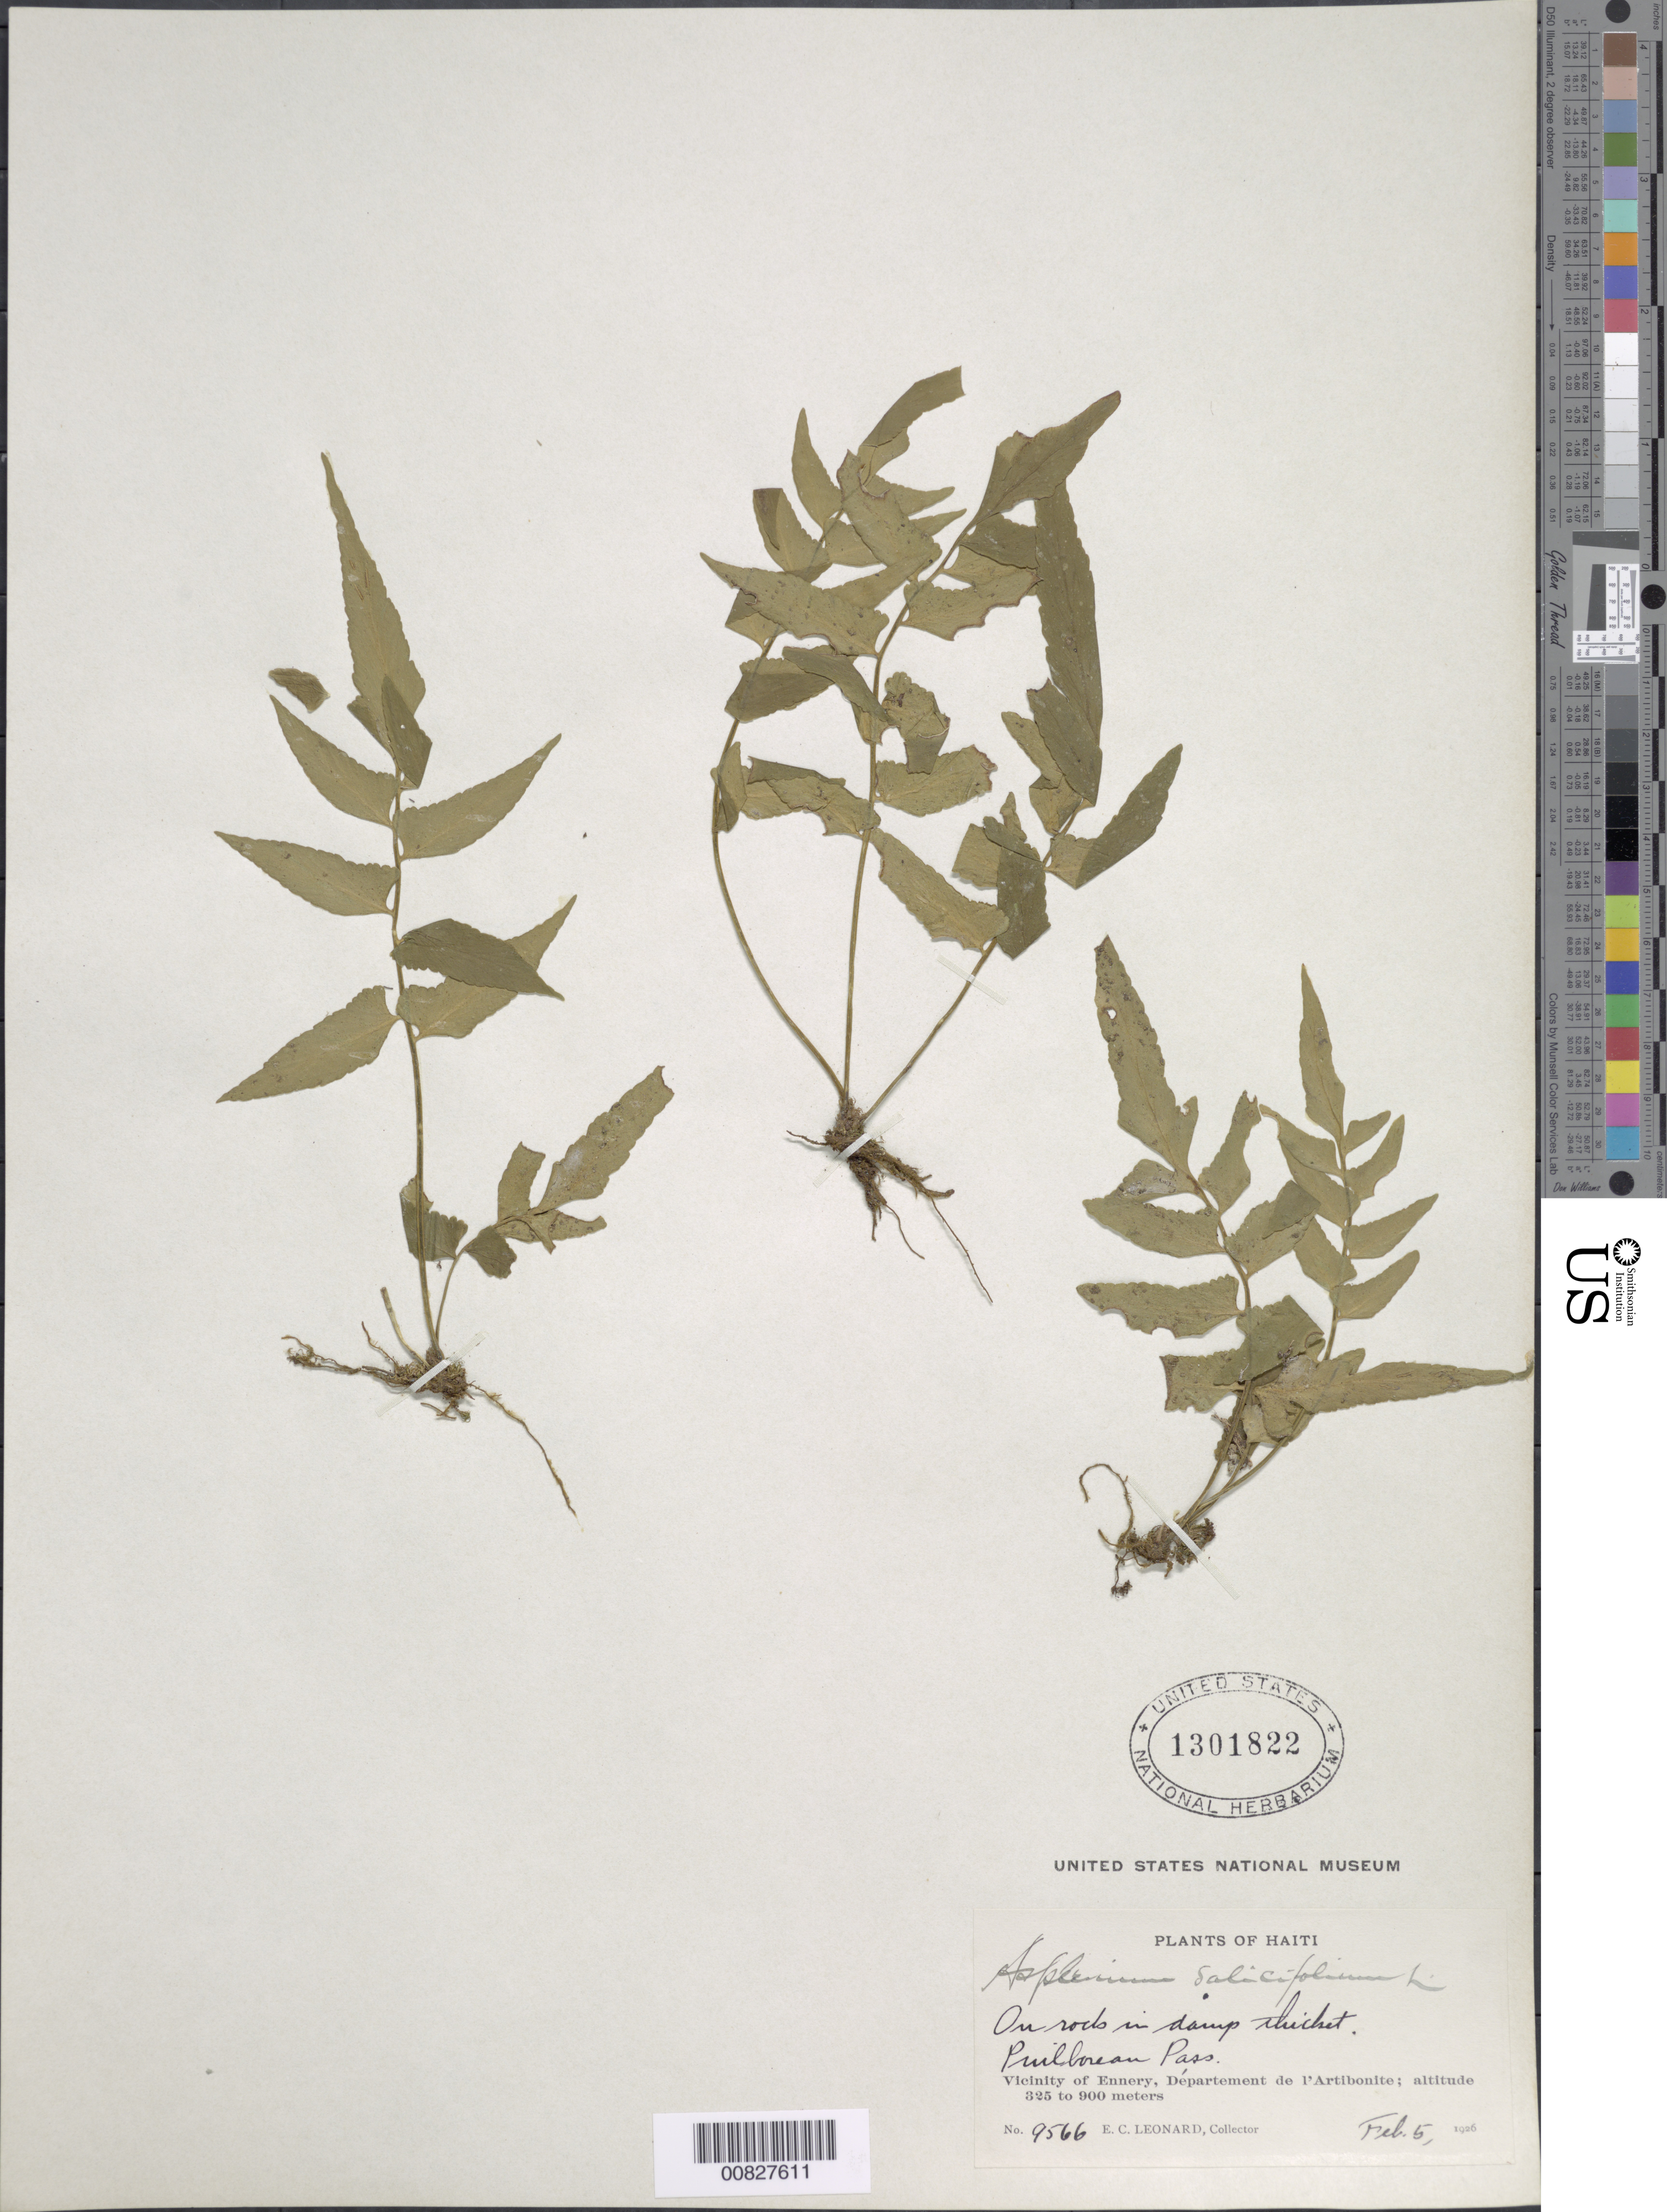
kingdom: Plantae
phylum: Tracheophyta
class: Polypodiopsida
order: Polypodiales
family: Aspleniaceae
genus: Asplenium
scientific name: Asplenium salicifolium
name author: L.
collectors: E. C. Leonard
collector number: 9566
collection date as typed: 05 Feb 1926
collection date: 1926-02-05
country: Haiti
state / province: Artibonite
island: Hispaniola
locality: Ennery vicinity, Puilboreau Pass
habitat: On rock in damp thicket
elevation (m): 325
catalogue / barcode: US 1301822